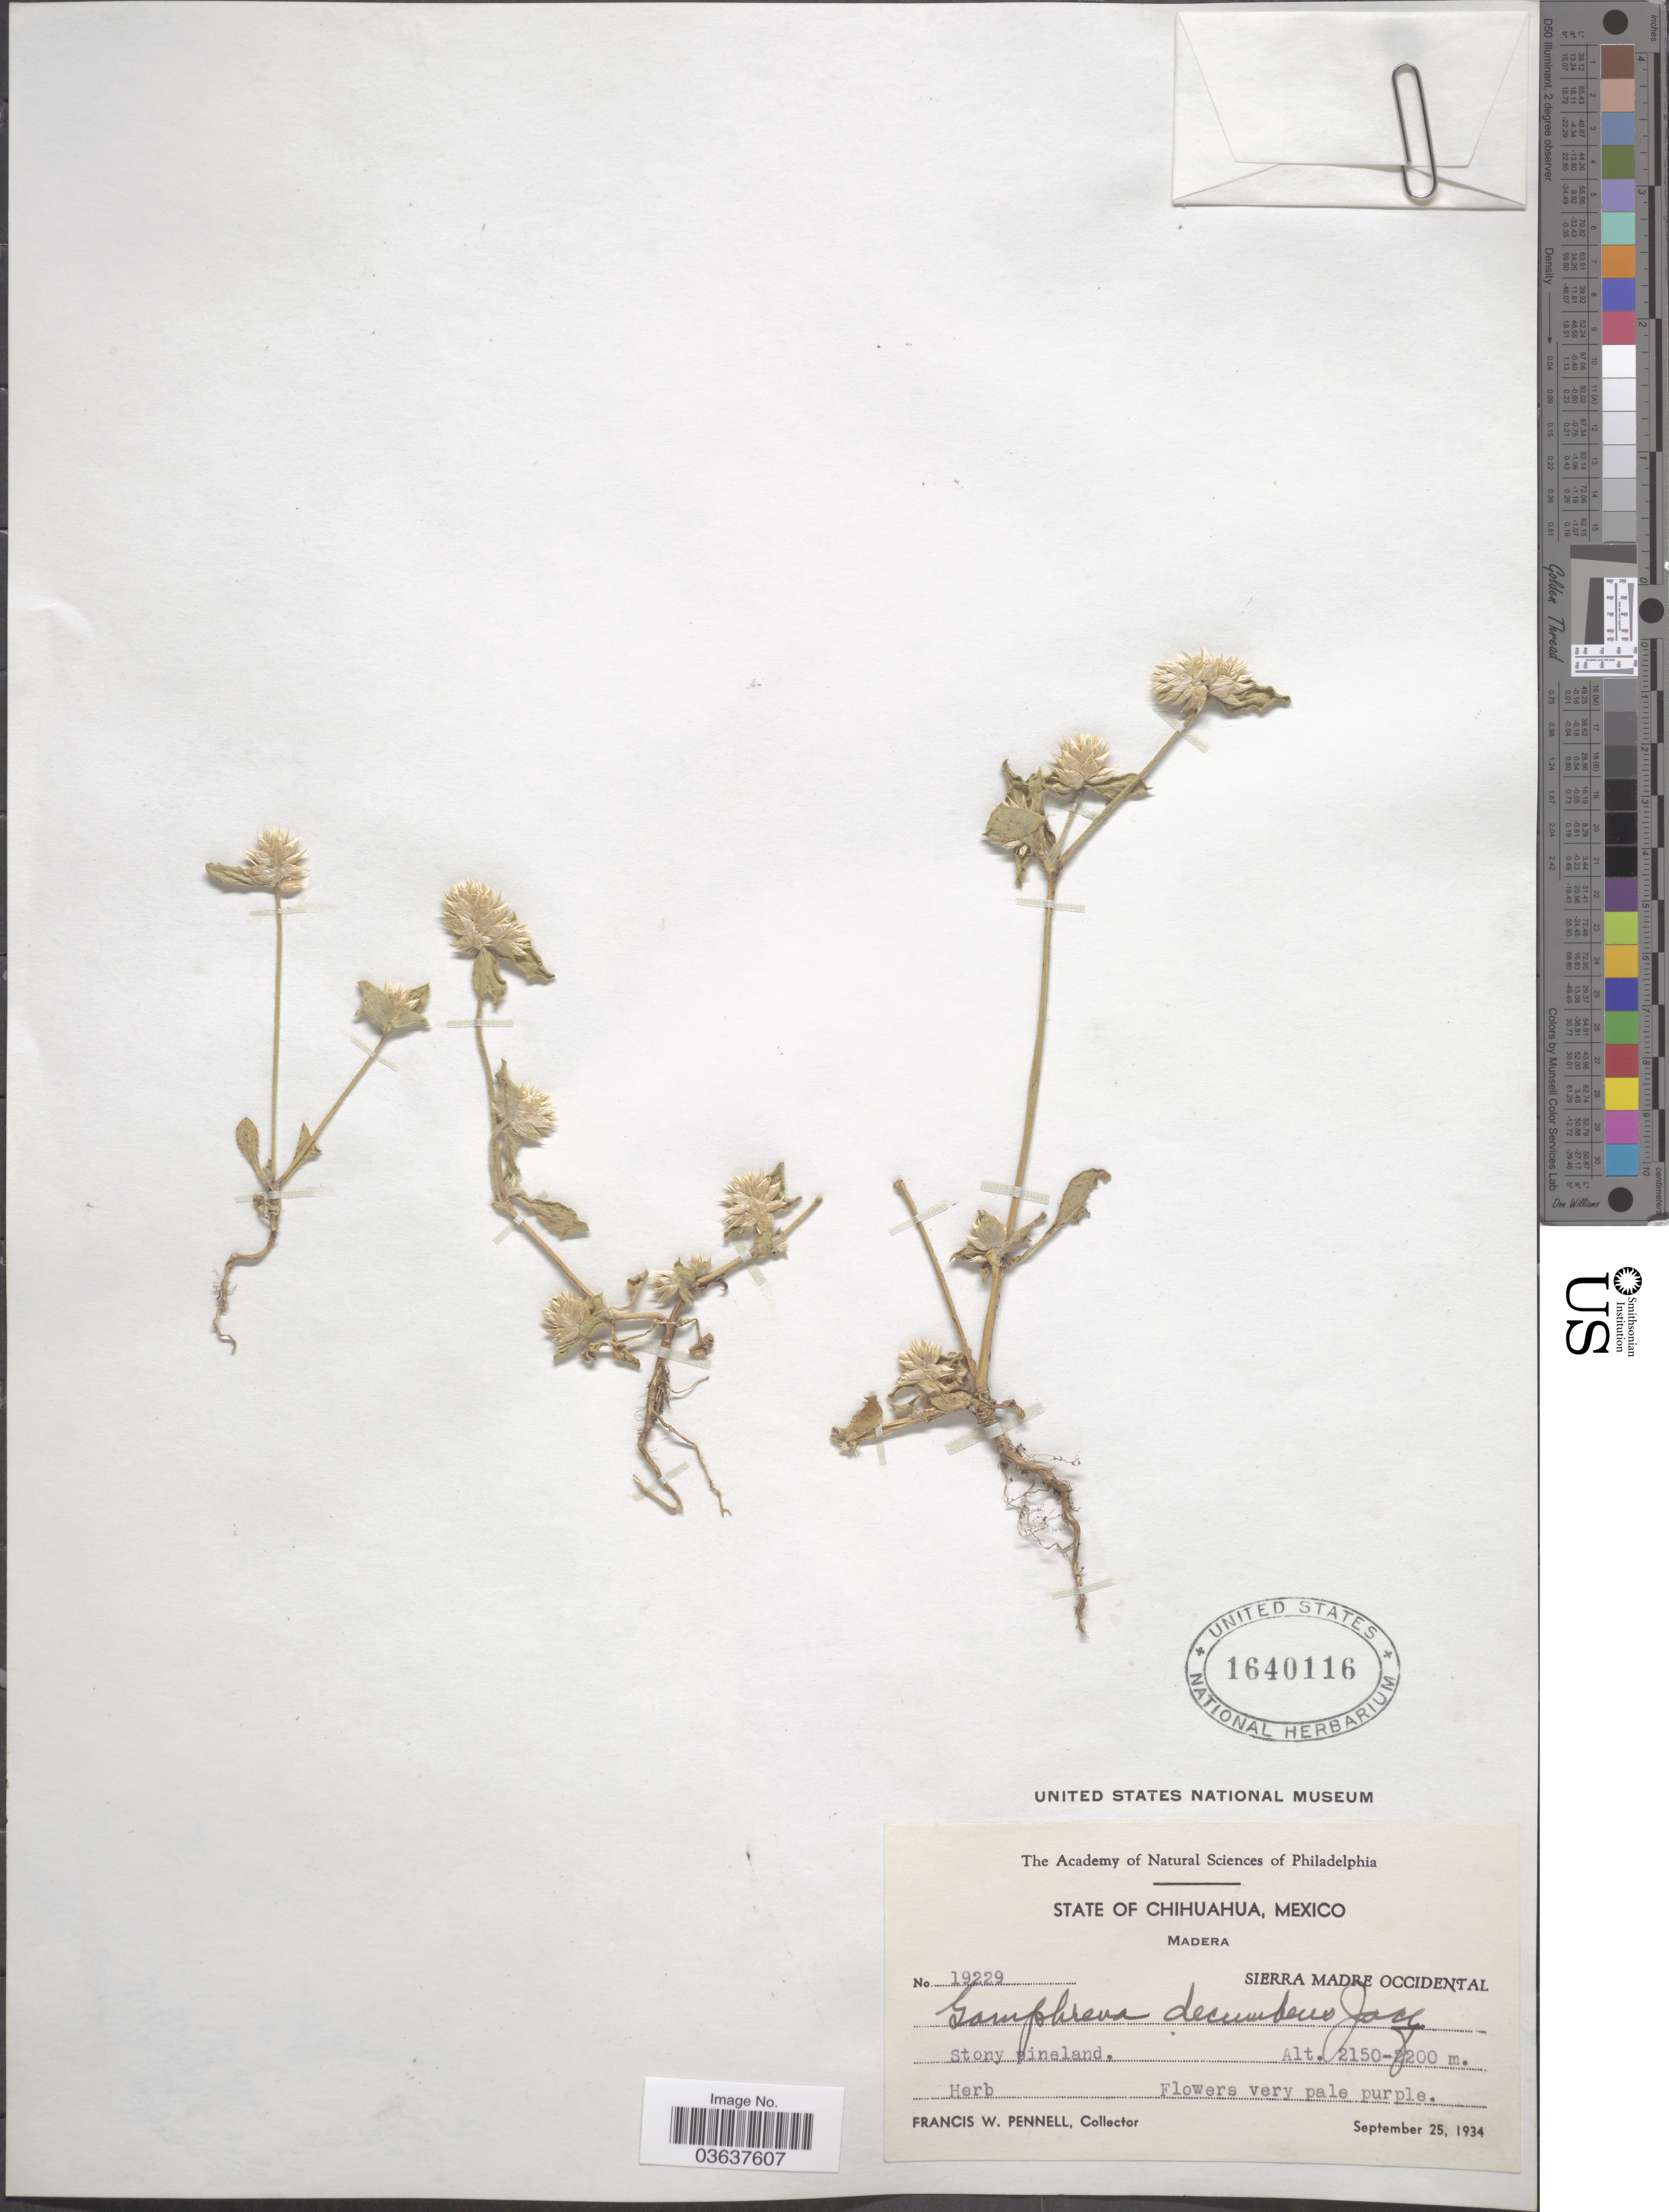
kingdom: Plantae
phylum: Tracheophyta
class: Magnoliopsida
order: Caryophyllales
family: Amaranthaceae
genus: Gomphrena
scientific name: Gomphrena decumbens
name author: Jacq.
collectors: F. W. Pennell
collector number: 19229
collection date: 1934-09-25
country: Mexico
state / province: Chihuahua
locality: Madera, Sierra Madre Occidental. Stony pineland.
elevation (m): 2150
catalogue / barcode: US 1640116